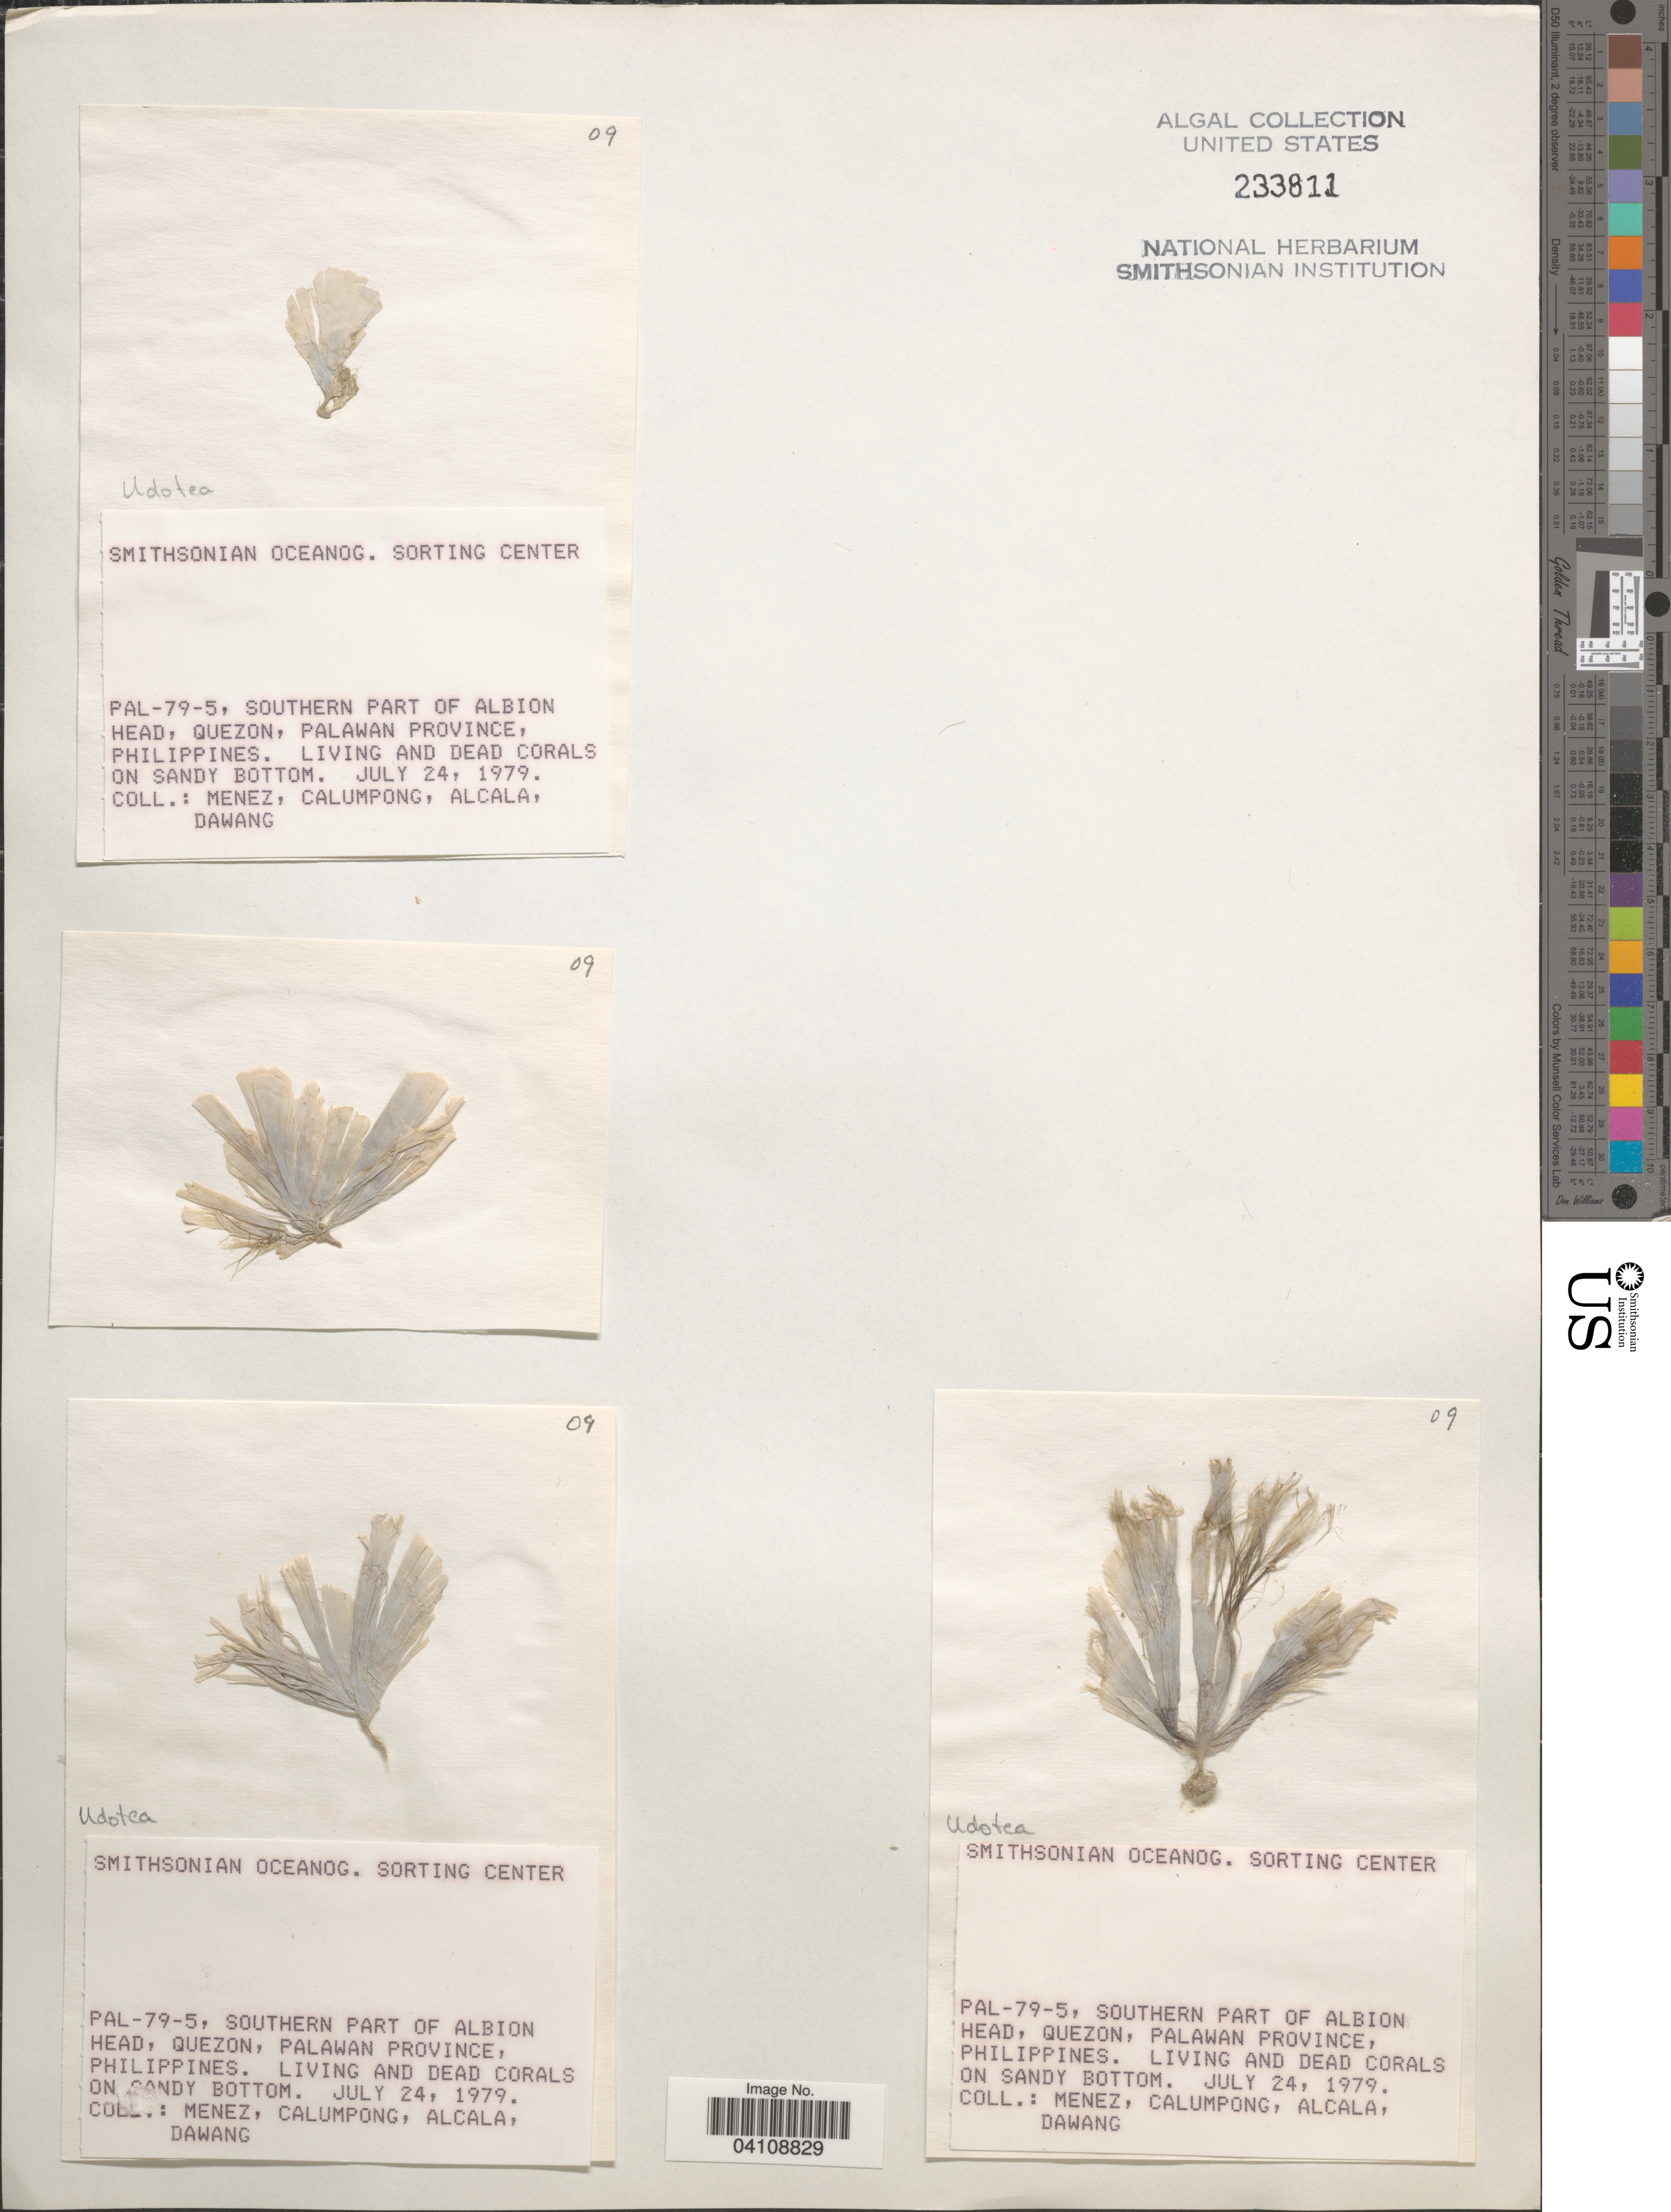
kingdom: Plantae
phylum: Chlorophyta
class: Ulvophyceae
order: Bryopsidales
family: Udoteaceae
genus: Udotea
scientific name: Udotea sp.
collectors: Menez, Calumpong, Alcala & Dawang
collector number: PAL-79-5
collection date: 1979-07-24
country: Philippines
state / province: Mimaropa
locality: Southern part of Albion Head, Quezon, Palawan Province.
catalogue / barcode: US 233811